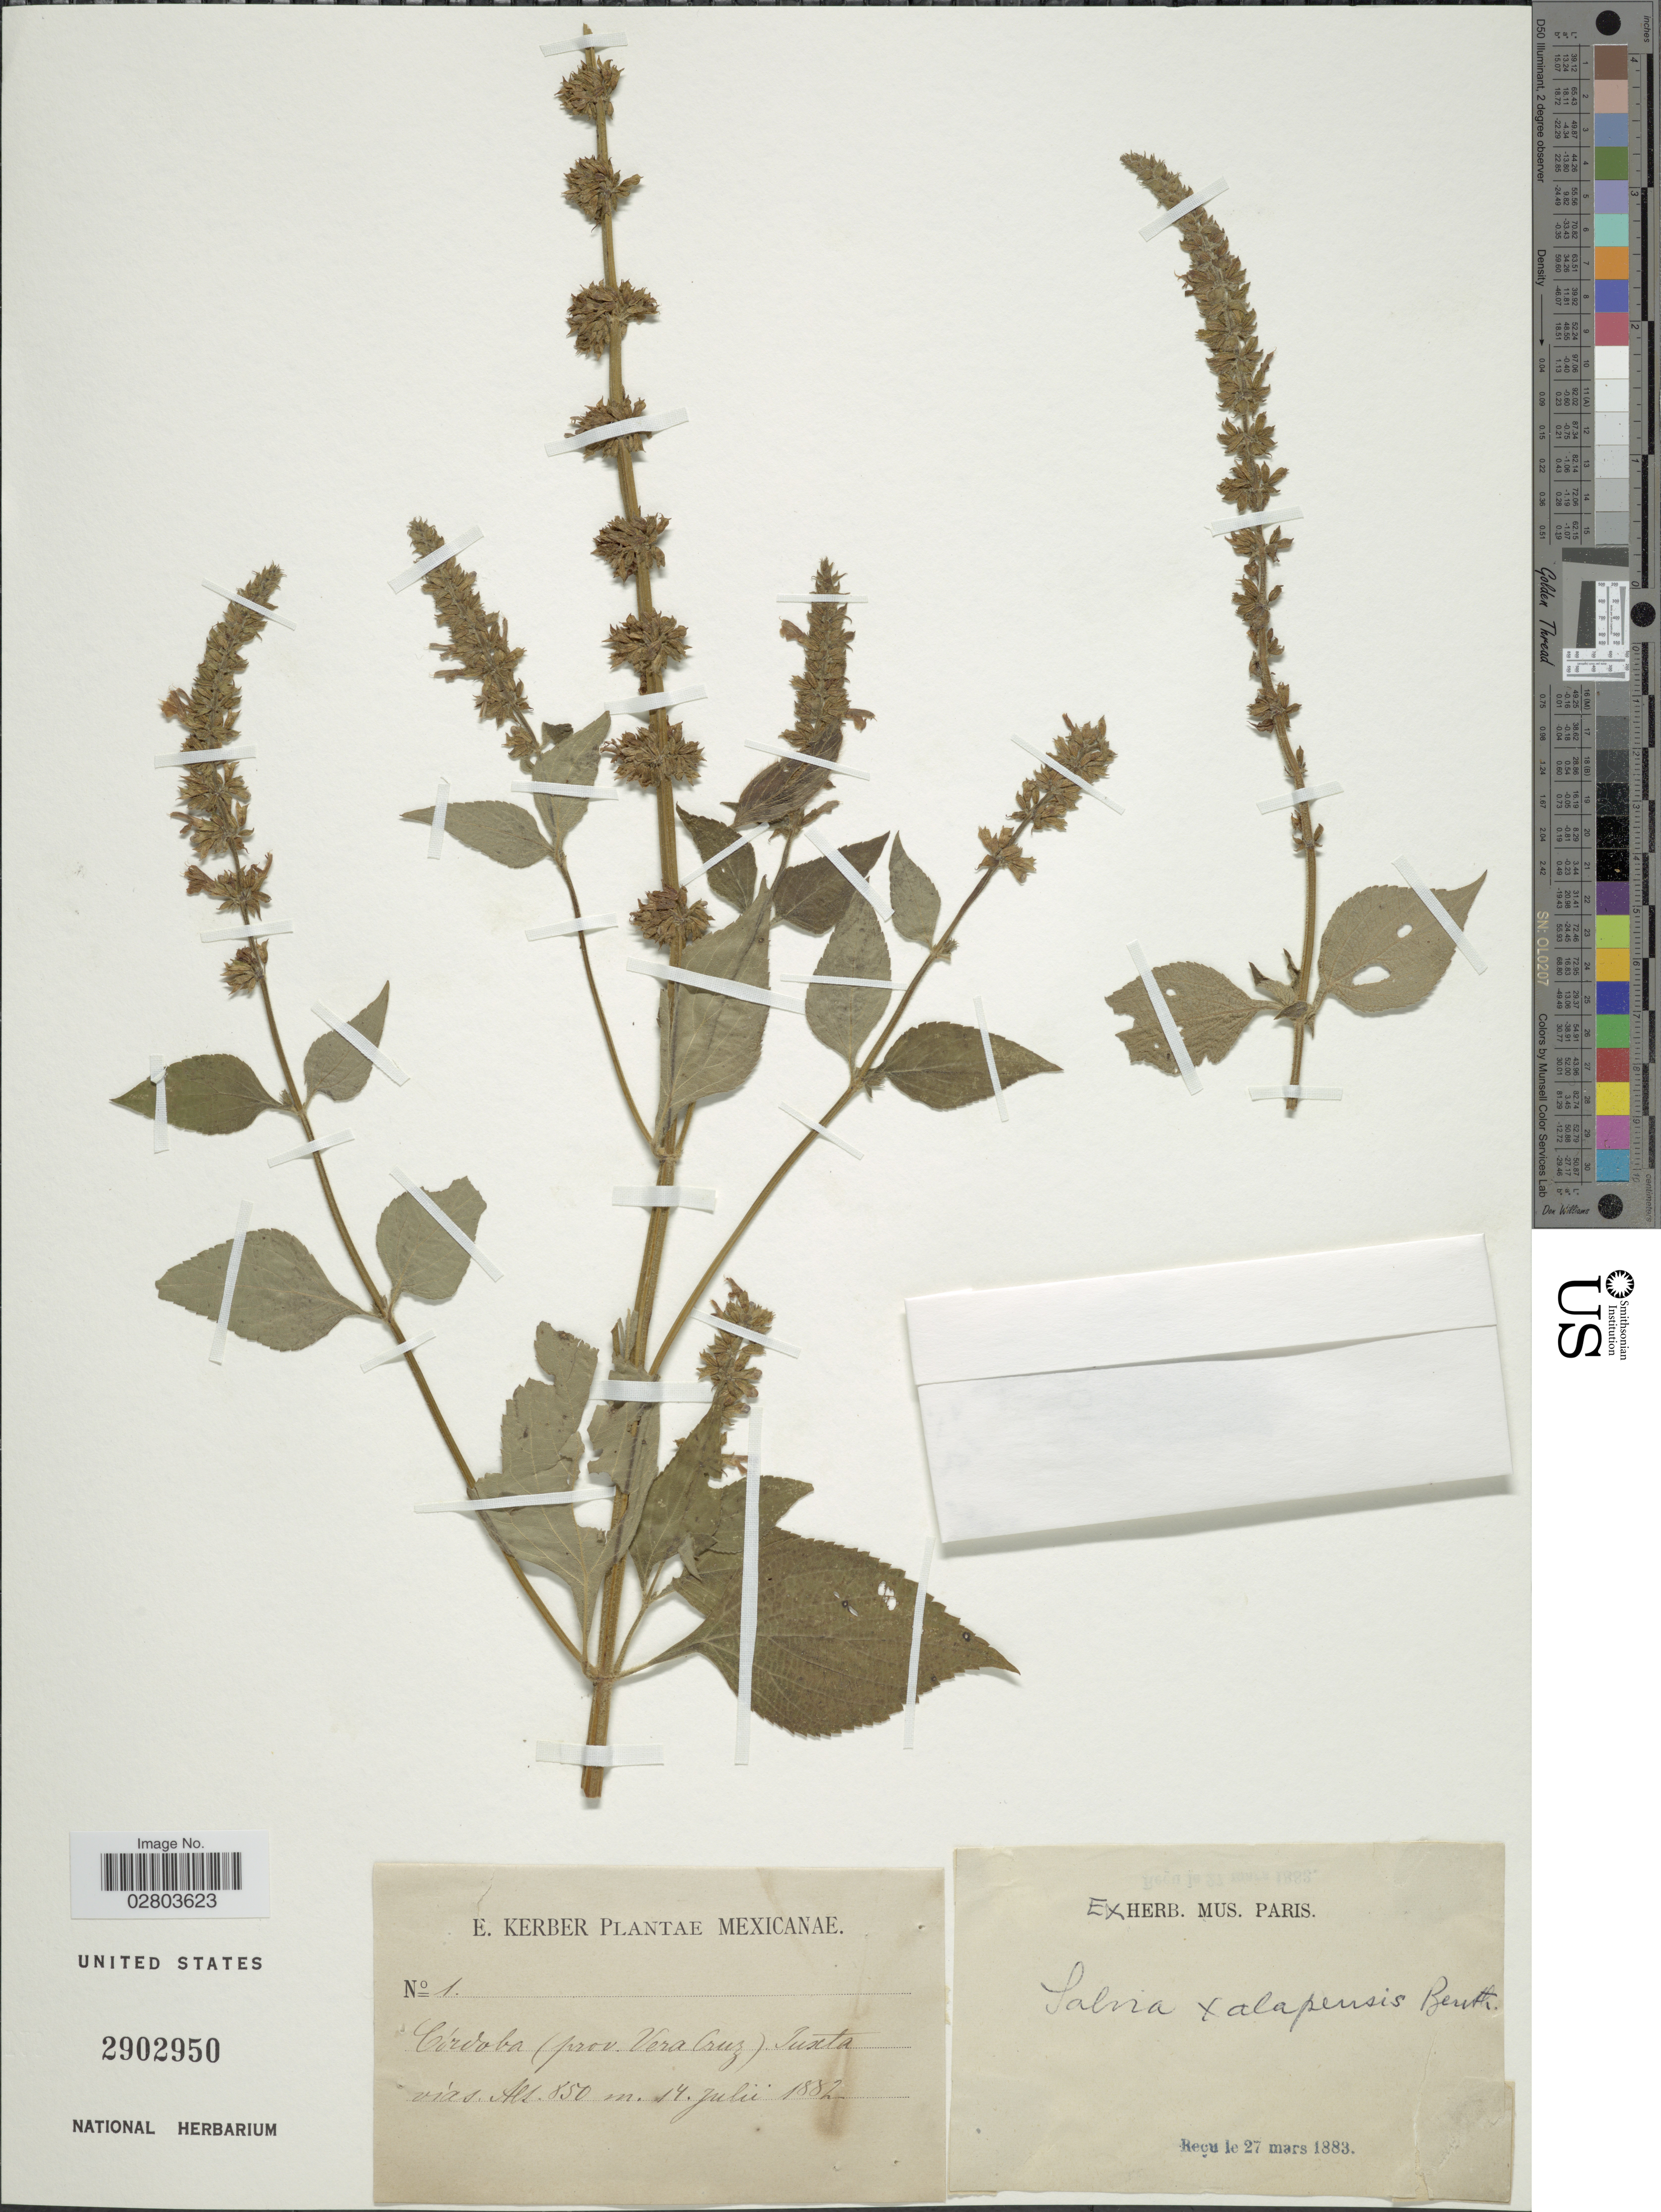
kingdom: Plantae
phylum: Tracheophyta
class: Magnoliopsida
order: Lamiales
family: Lamiaceae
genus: Salvia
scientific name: Salvia xalapensis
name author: Benth.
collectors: E. Kerber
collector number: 1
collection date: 1882-07-14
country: Mexico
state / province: Veracruz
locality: Cordoba (prov. Vera Cruz).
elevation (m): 850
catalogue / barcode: US 2902950